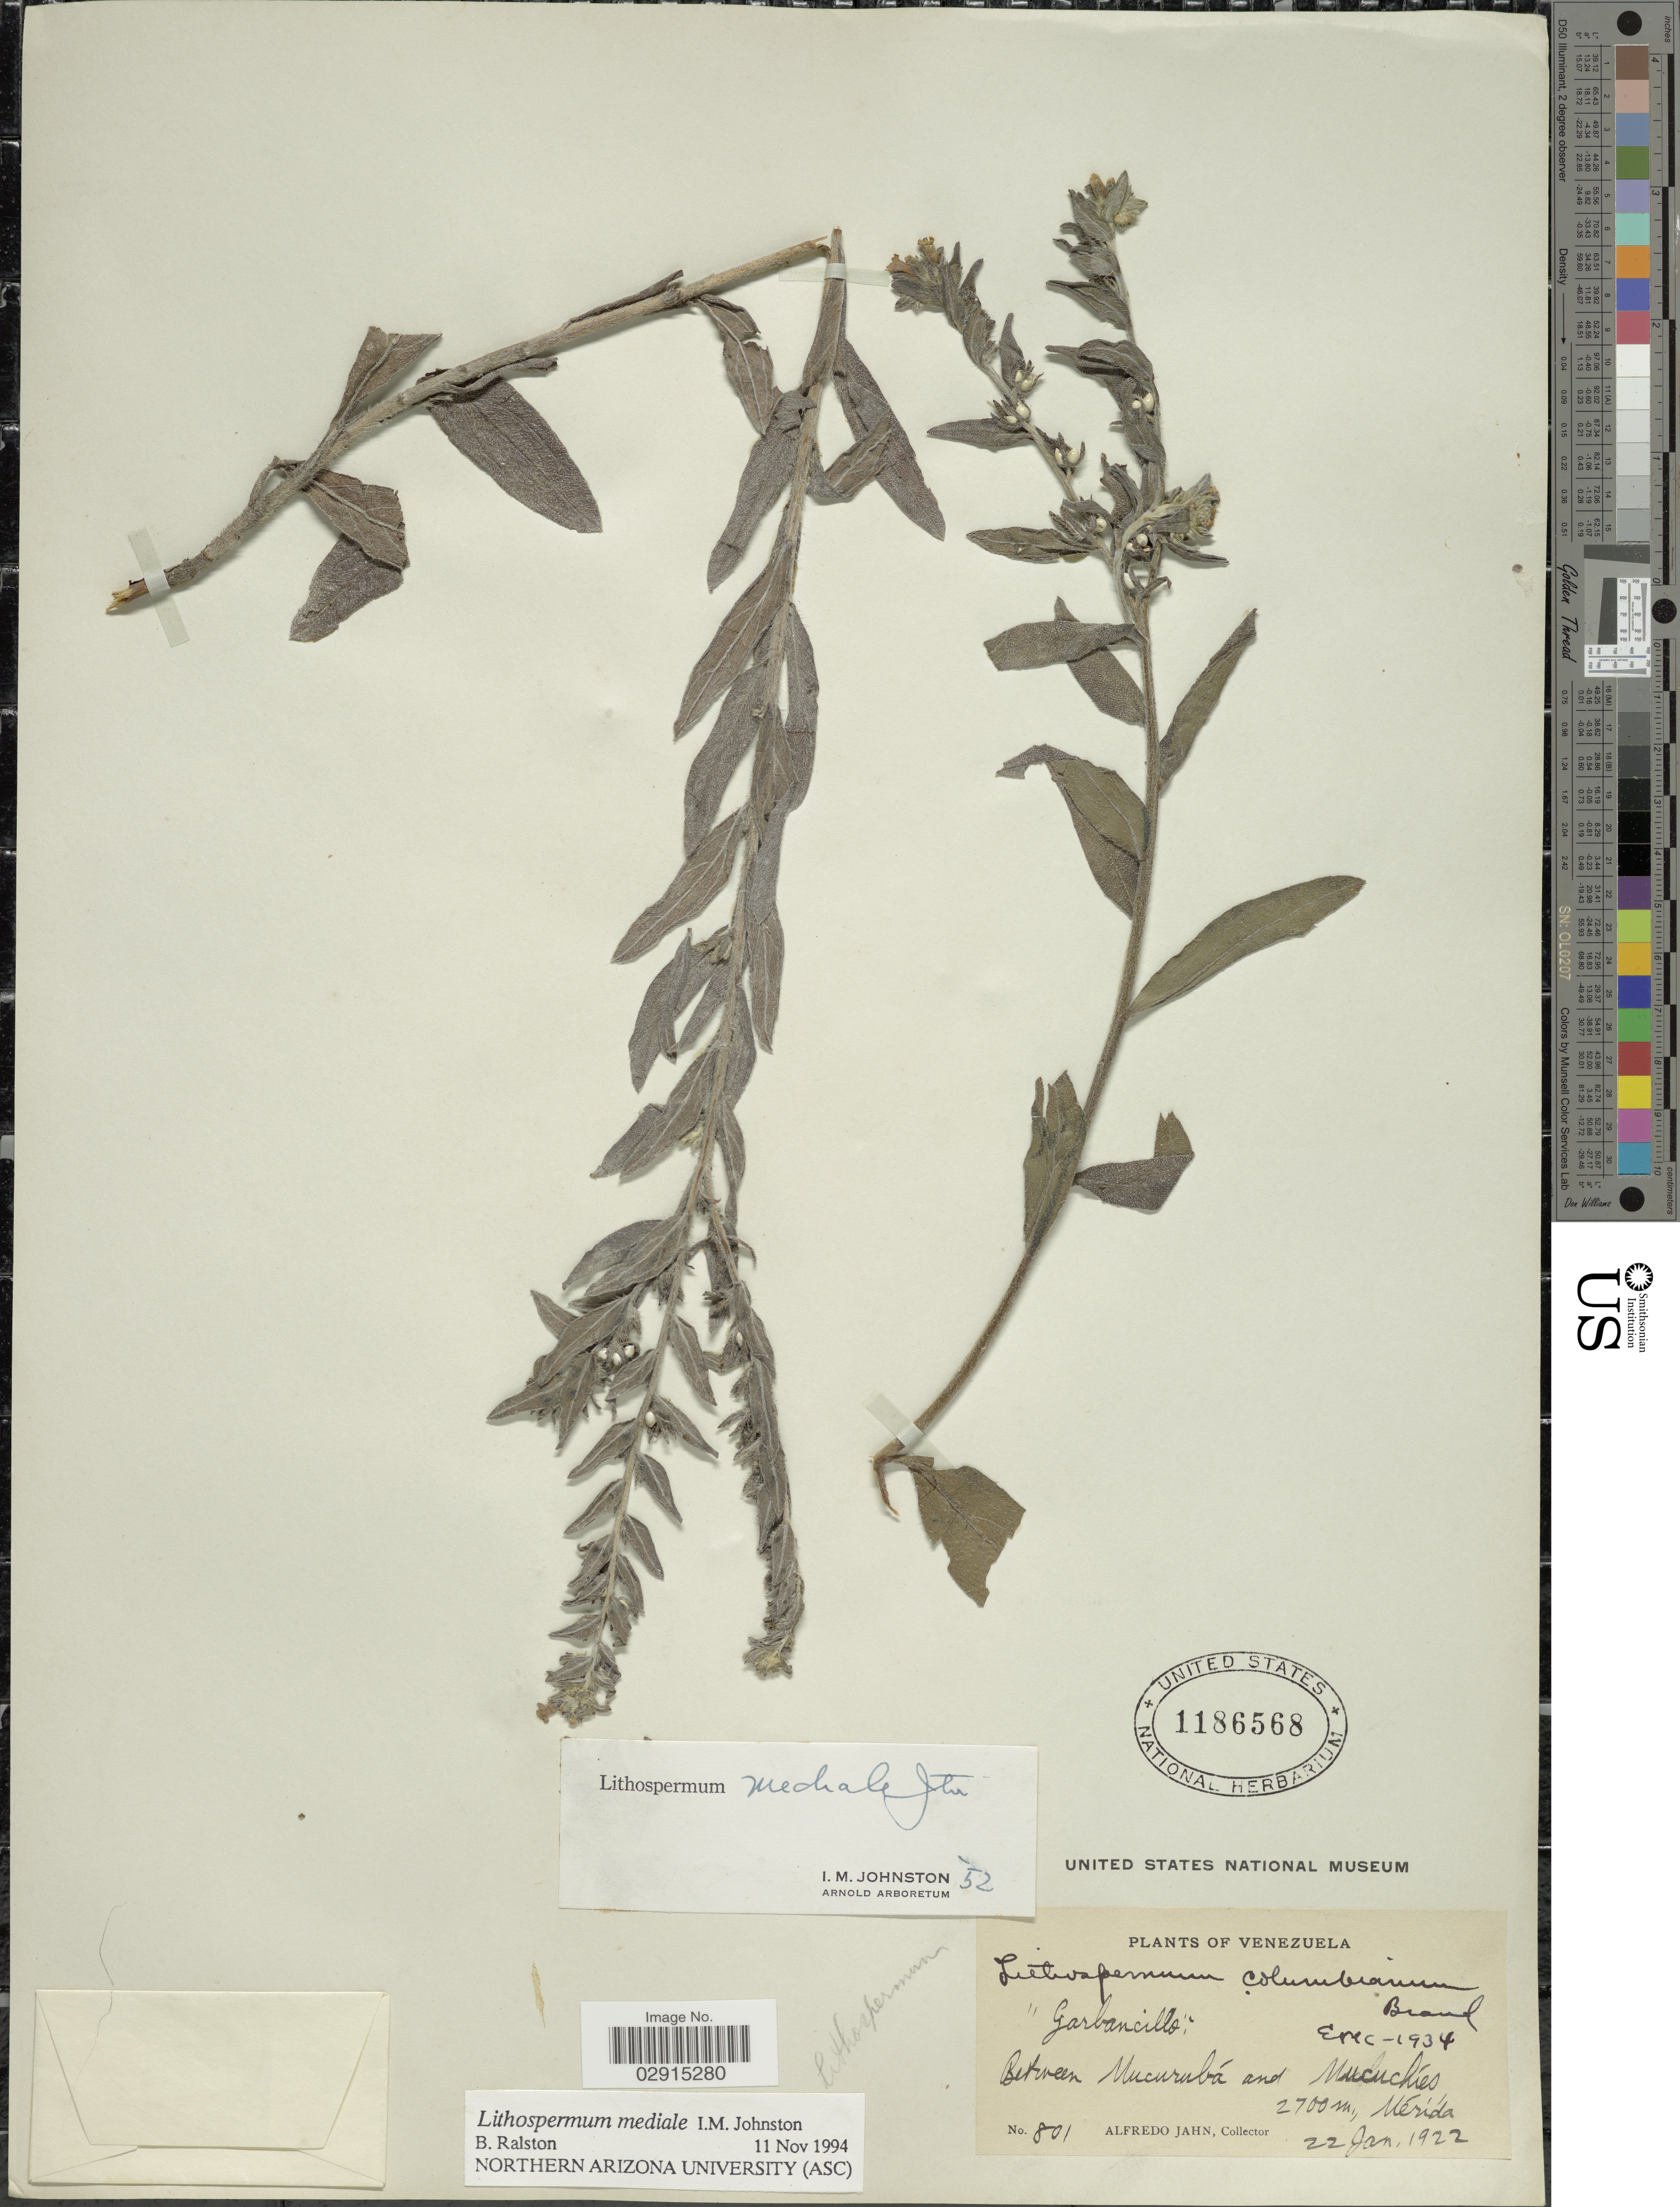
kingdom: Plantae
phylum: Tracheophyta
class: Magnoliopsida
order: Boraginales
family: Boraginaceae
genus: Lithospermum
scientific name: Lithospermum mediale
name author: I.M. Johnst.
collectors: A. Jahn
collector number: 801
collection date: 1922-01-22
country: Venezuela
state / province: Mérida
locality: Between Mucurubá and Mucuchíes.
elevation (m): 2700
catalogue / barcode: US 1186568